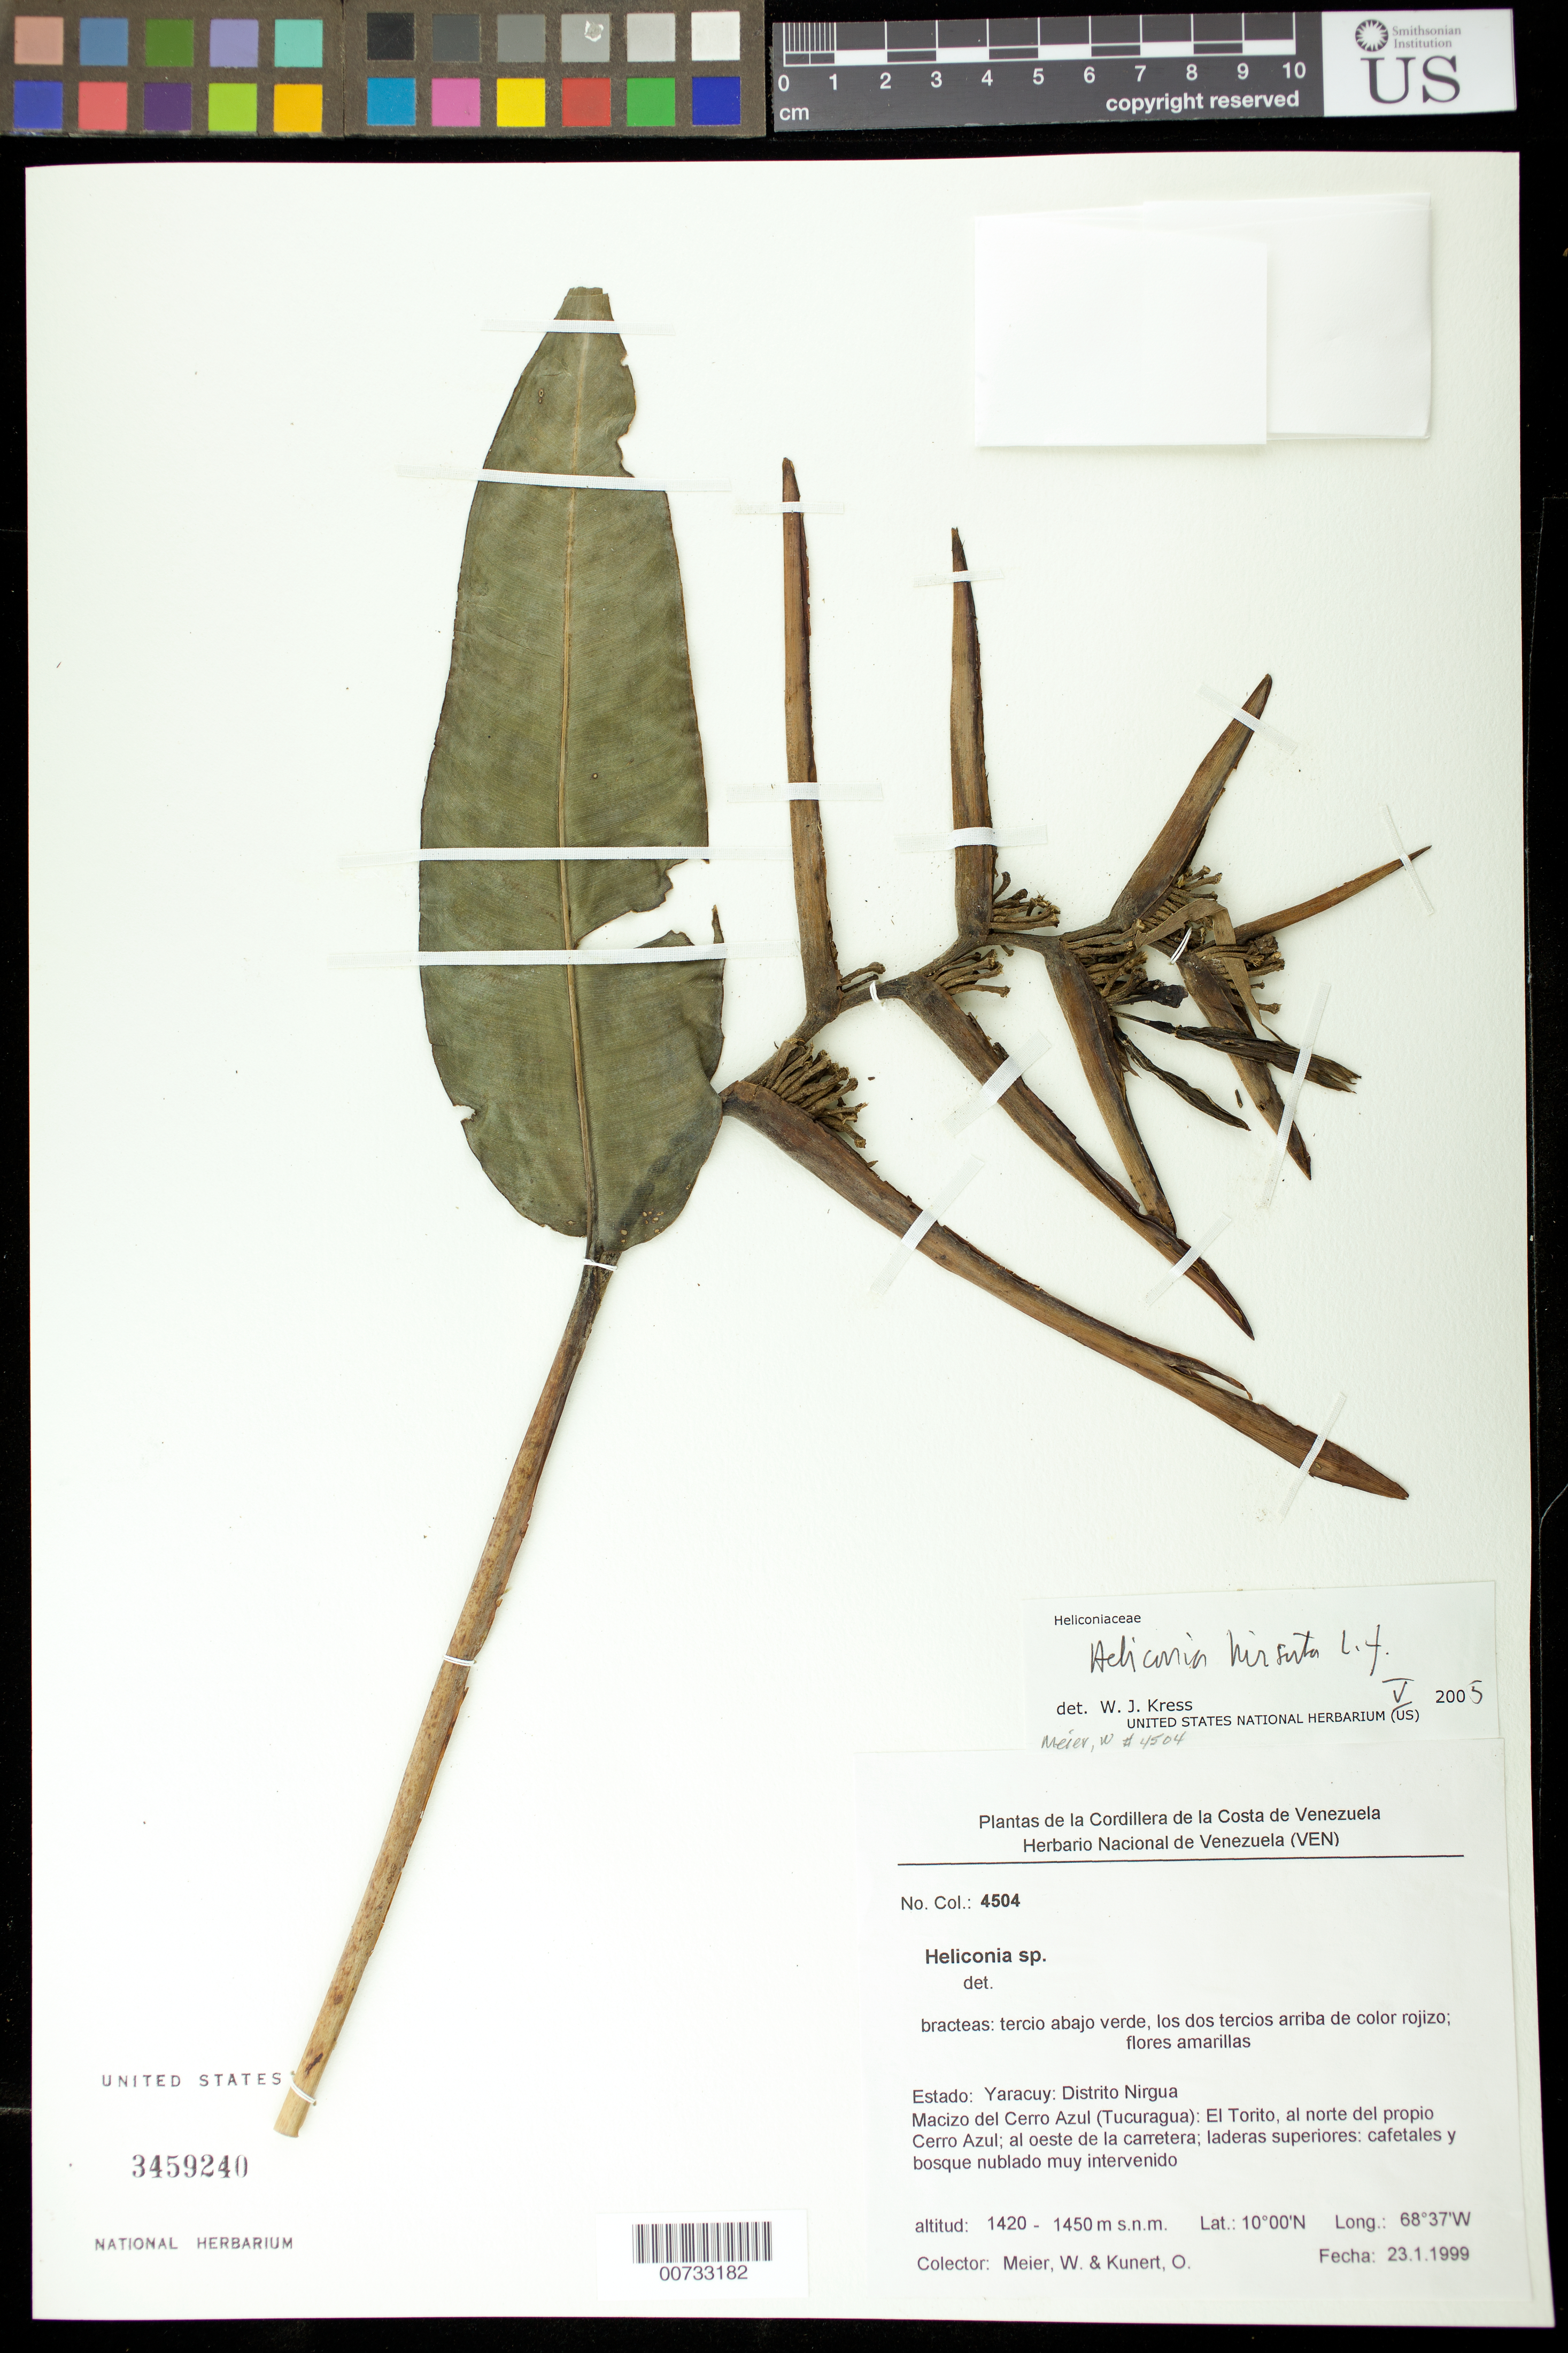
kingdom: Plantae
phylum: Tracheophyta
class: Liliopsida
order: Zingiberales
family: Heliconiaceae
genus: Heliconia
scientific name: Heliconia hirsuta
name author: L. f.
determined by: Kress, W. J., (US), Smithsonian Institution - National Museum of Natural History (UNITED STATES)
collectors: W. Meier & O. Kunert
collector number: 4504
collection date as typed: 23 Jan 1999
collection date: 1999-01-23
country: Venezuela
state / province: Yaracuy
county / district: Nirgua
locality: Macizo del Cerro Azul (Tucuragua): El Torito, al norte de propio Cerro Azul; al oeste de la carretera; laderas superiores; cafetales y bosque nublado muy intervenido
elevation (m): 1420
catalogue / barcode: US 3459240